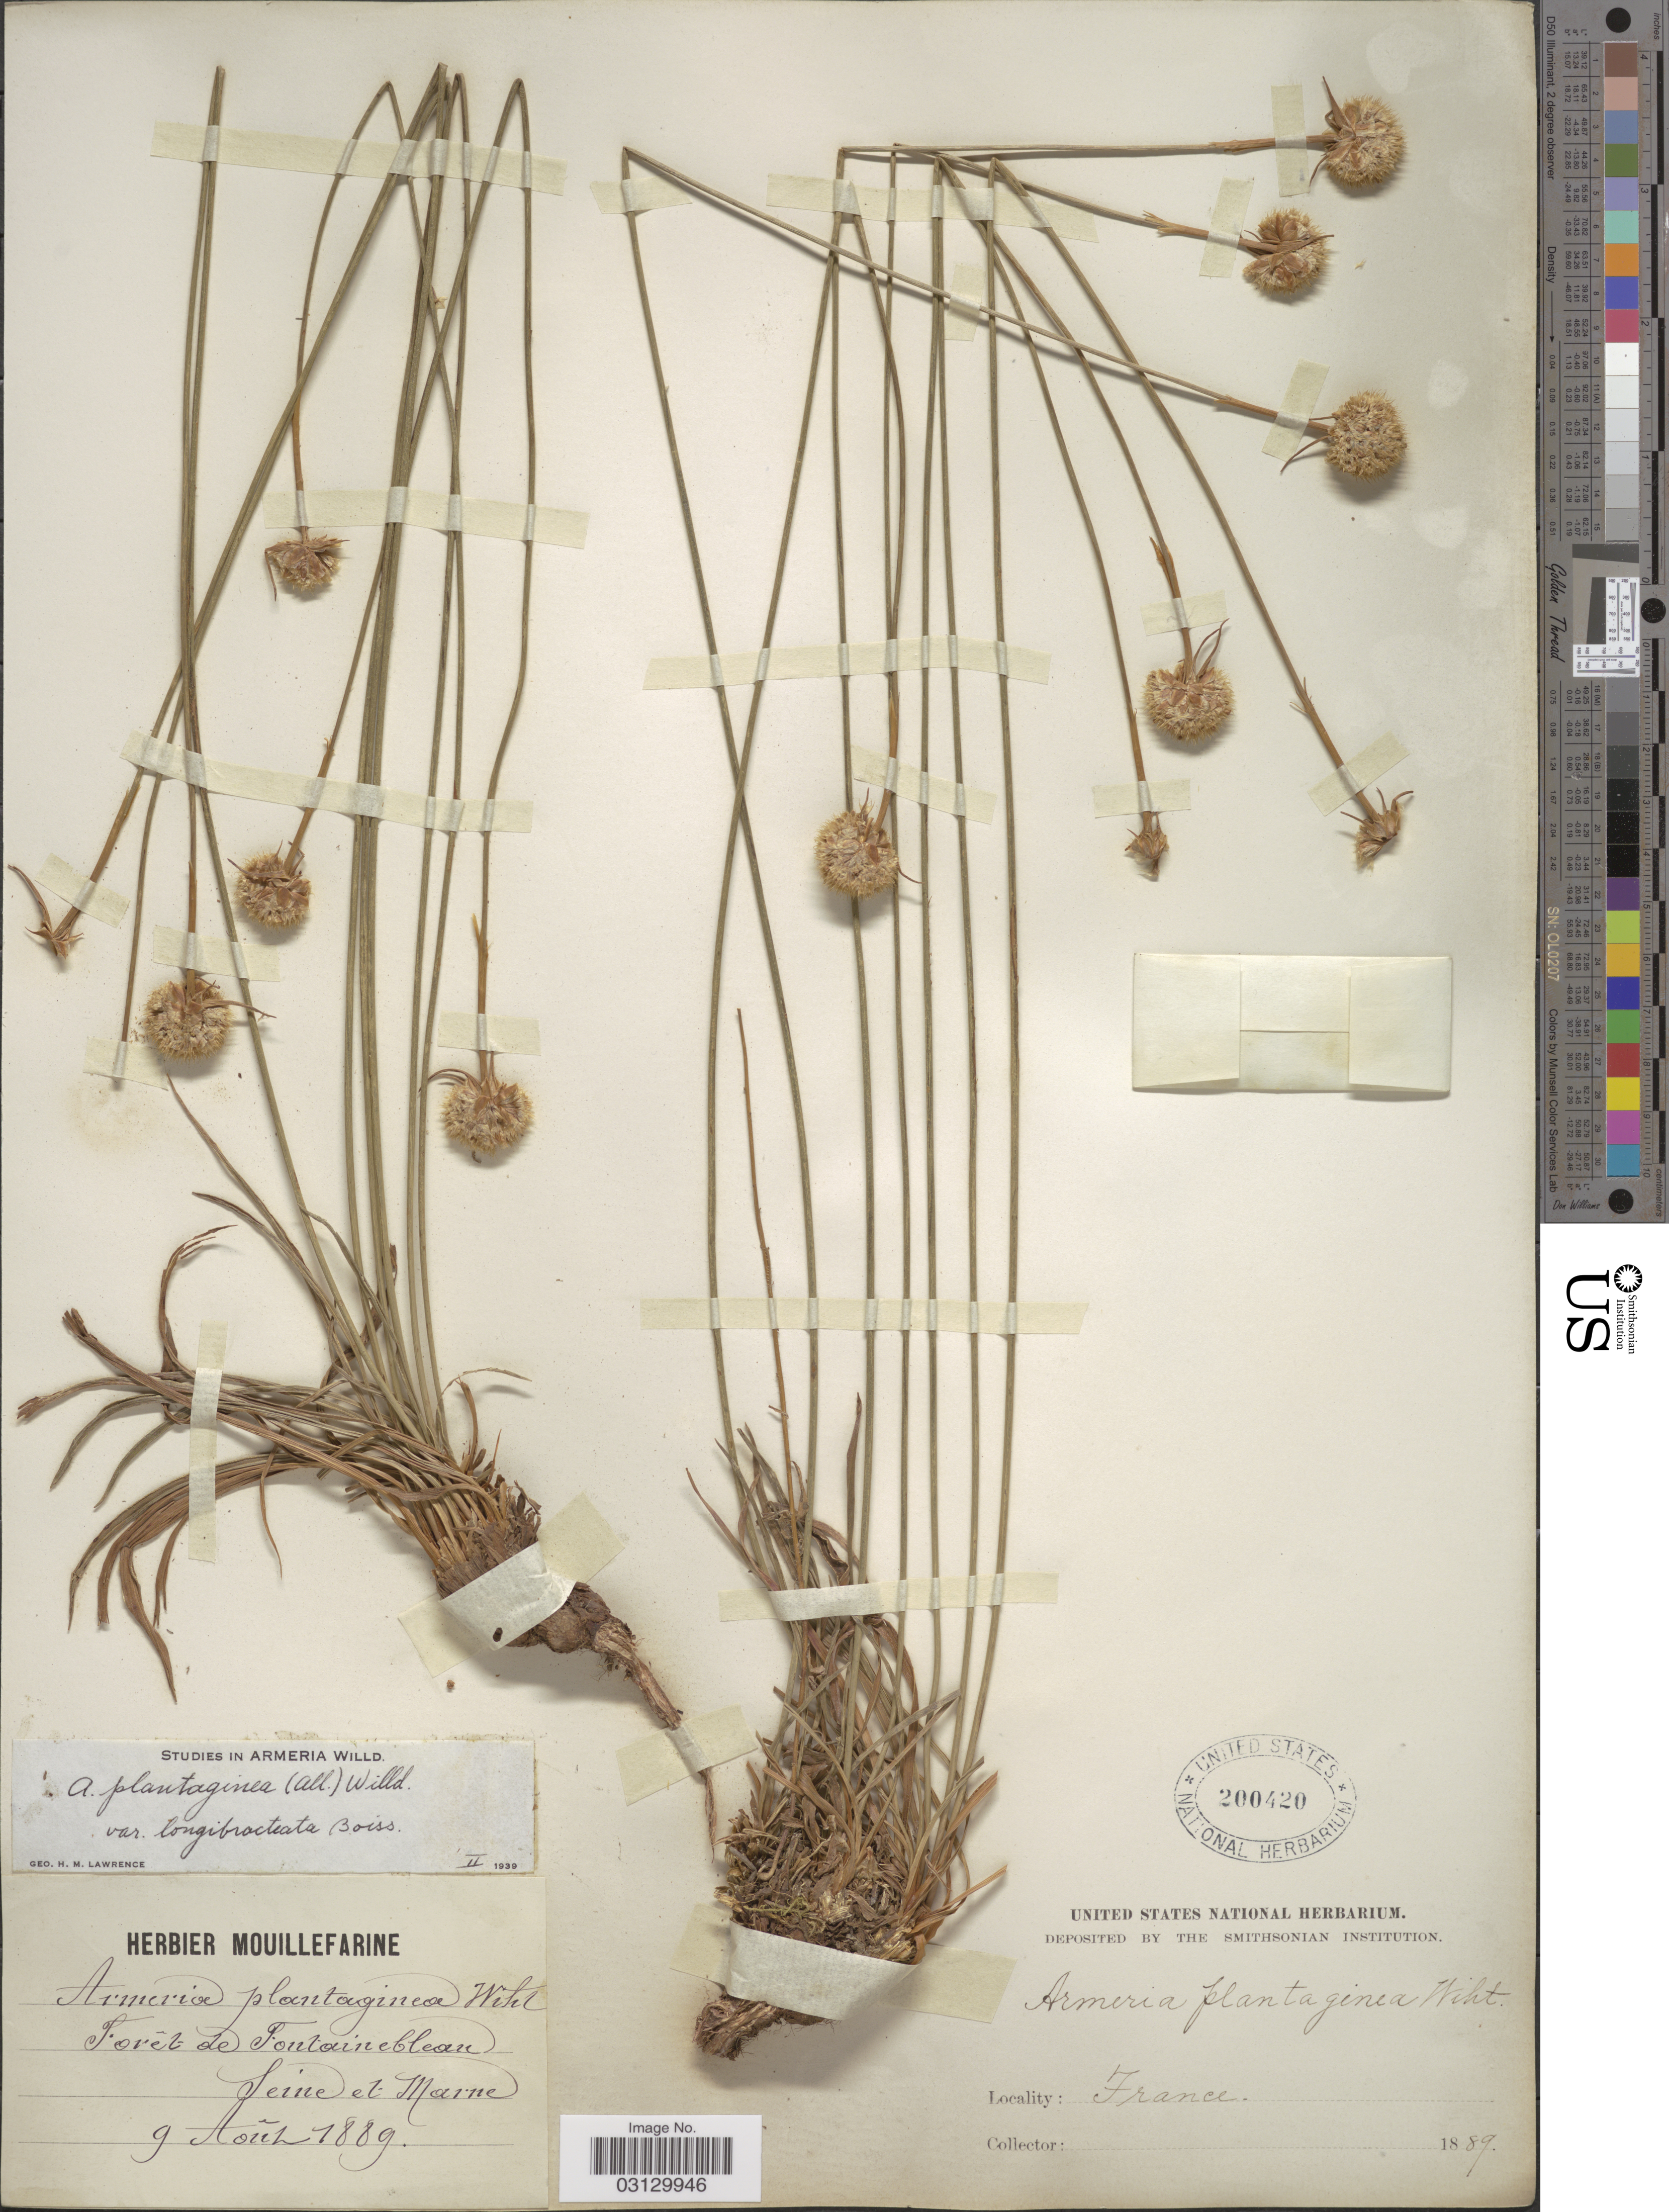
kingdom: Plantae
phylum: Tracheophyta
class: Magnoliopsida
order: Caryophyllales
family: Plumbaginaceae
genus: Armeria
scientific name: Armeria alliacea subsp. alliacea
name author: (Cav.) Hoffmanns. & Link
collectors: ex herb. Mouillefarine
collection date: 1889-08-09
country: France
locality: Forêt de Fontainebleaux. Seine et Marne.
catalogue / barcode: US 200420